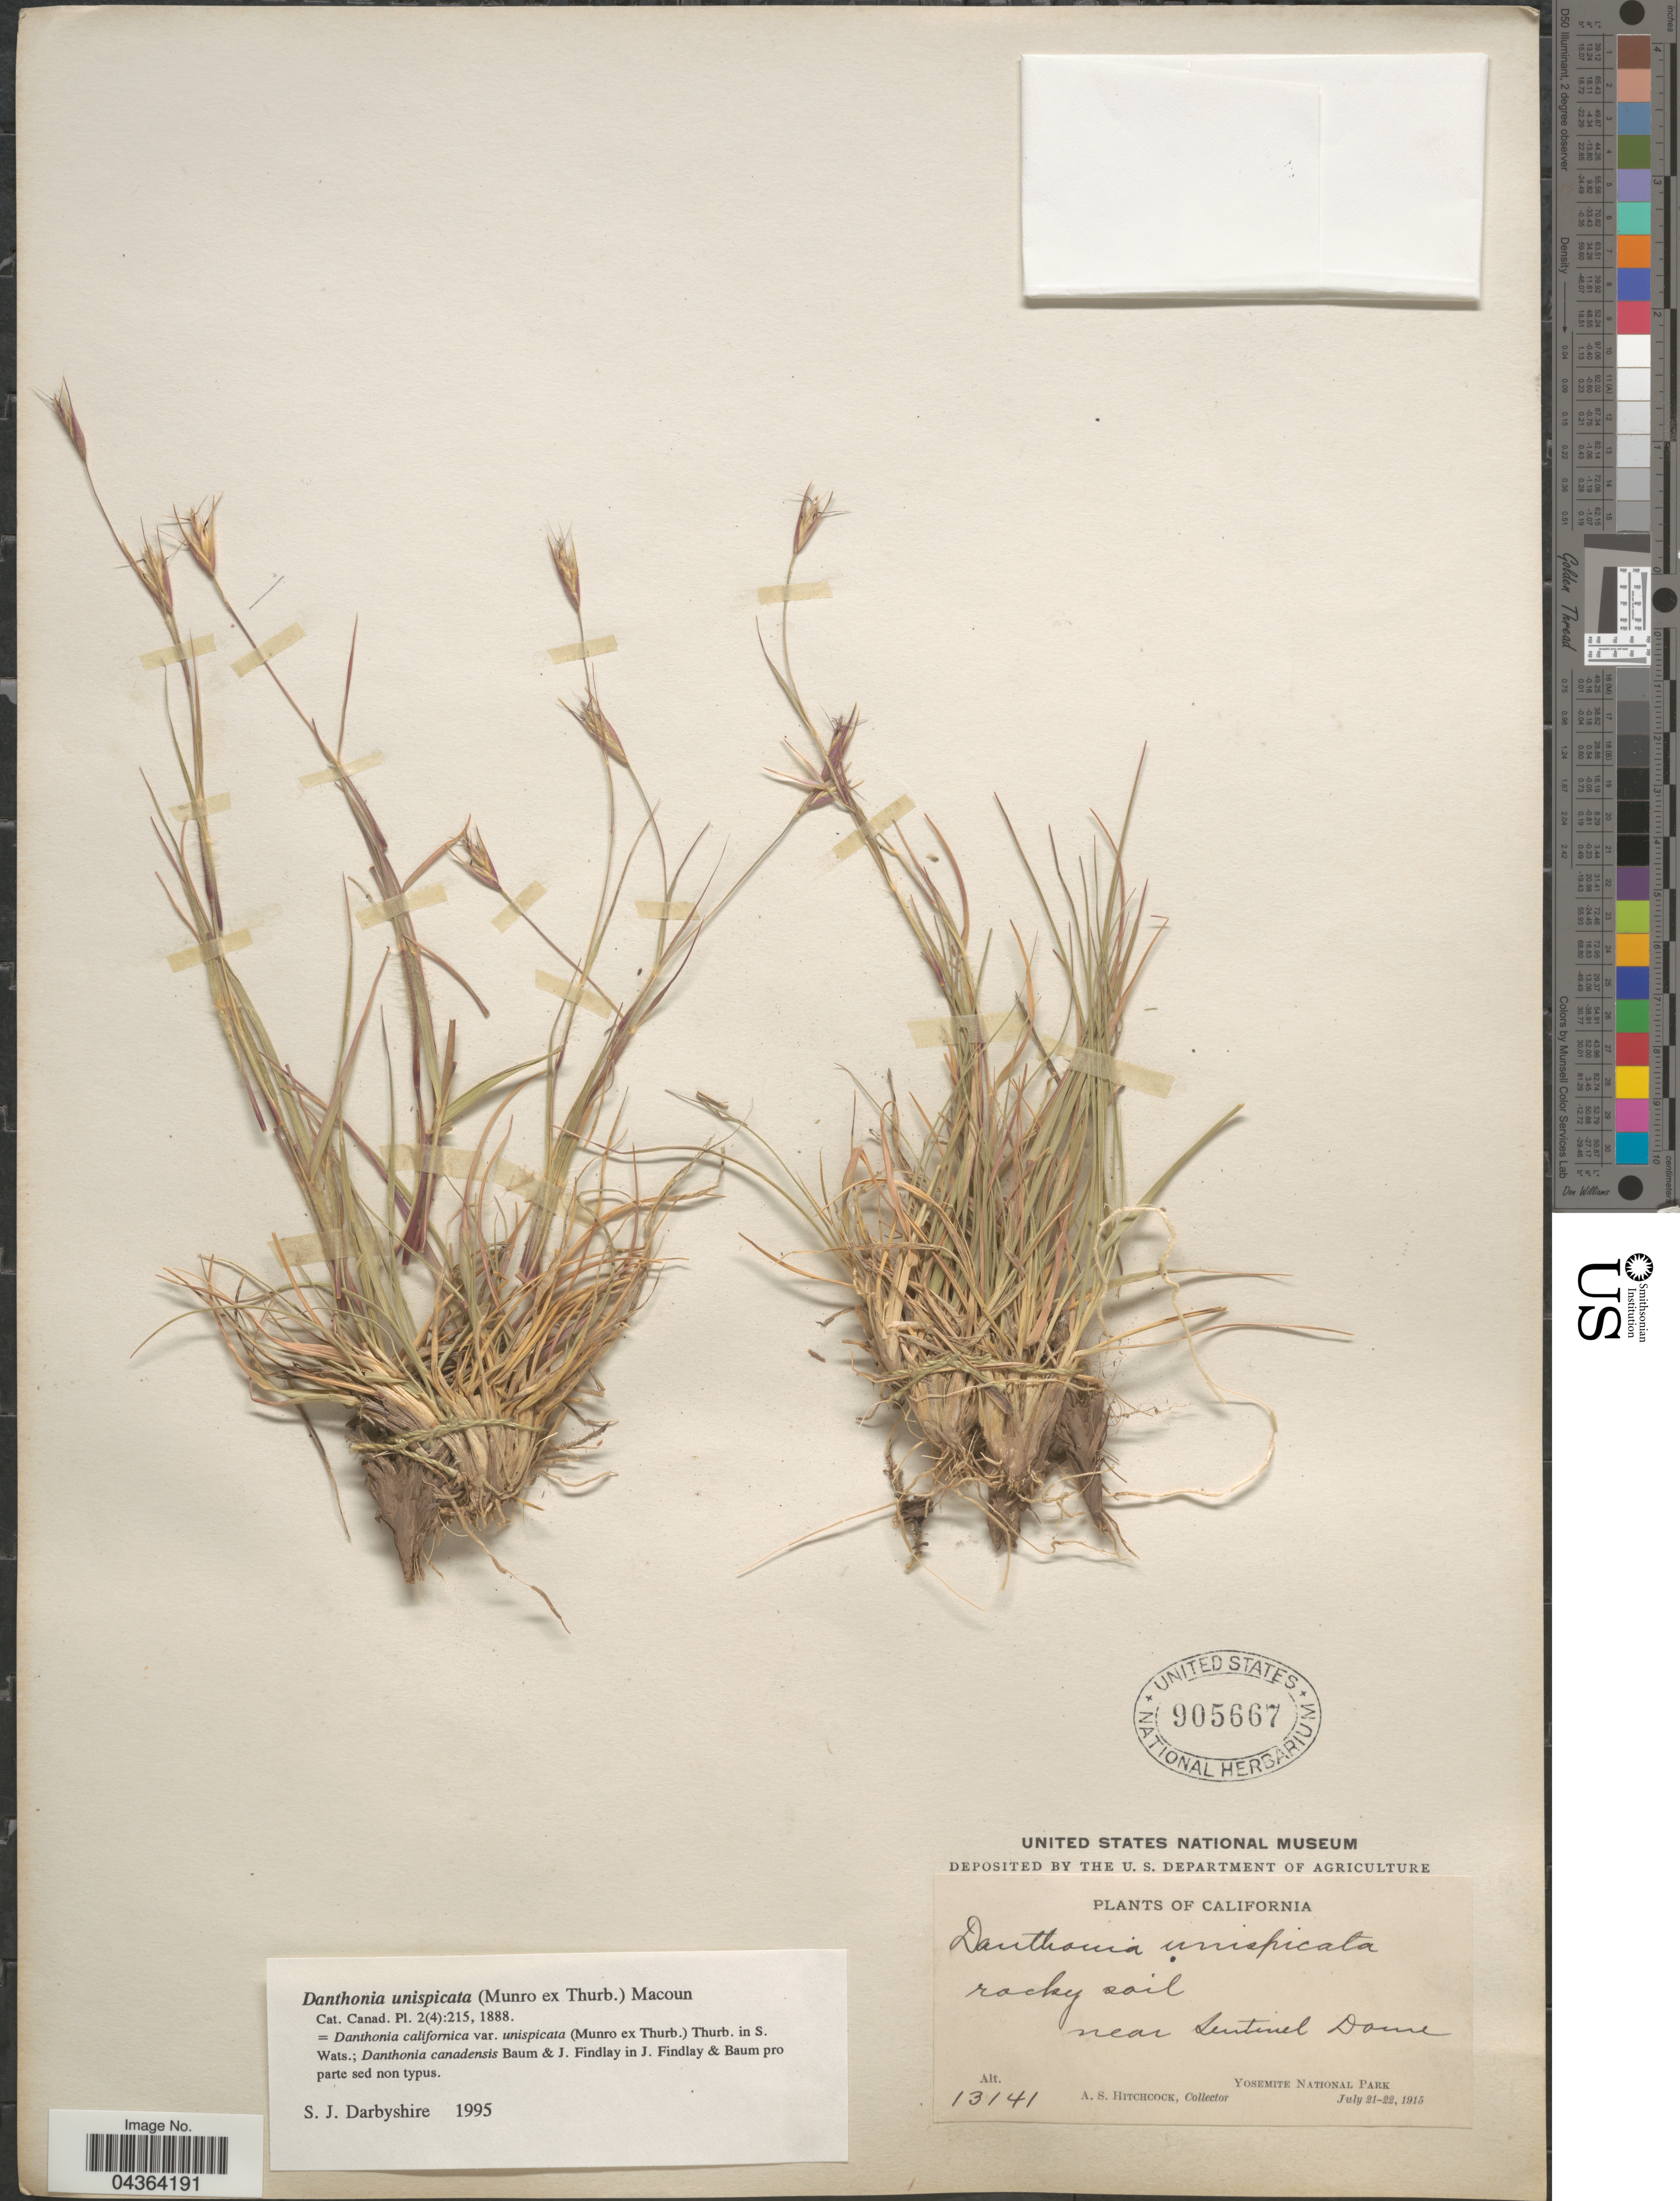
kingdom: Plantae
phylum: Tracheophyta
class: Liliopsida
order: Poales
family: Poaceae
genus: Danthonia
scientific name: Danthonia unispicata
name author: (Thurb.) Munro ex Macoun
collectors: A. S. Hitchcock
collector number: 13141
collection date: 1915-07-21/1915-07-22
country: United States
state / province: California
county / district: Mariposa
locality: Near Sentinel Dome. Yosemite National Park.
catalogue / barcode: US 905667